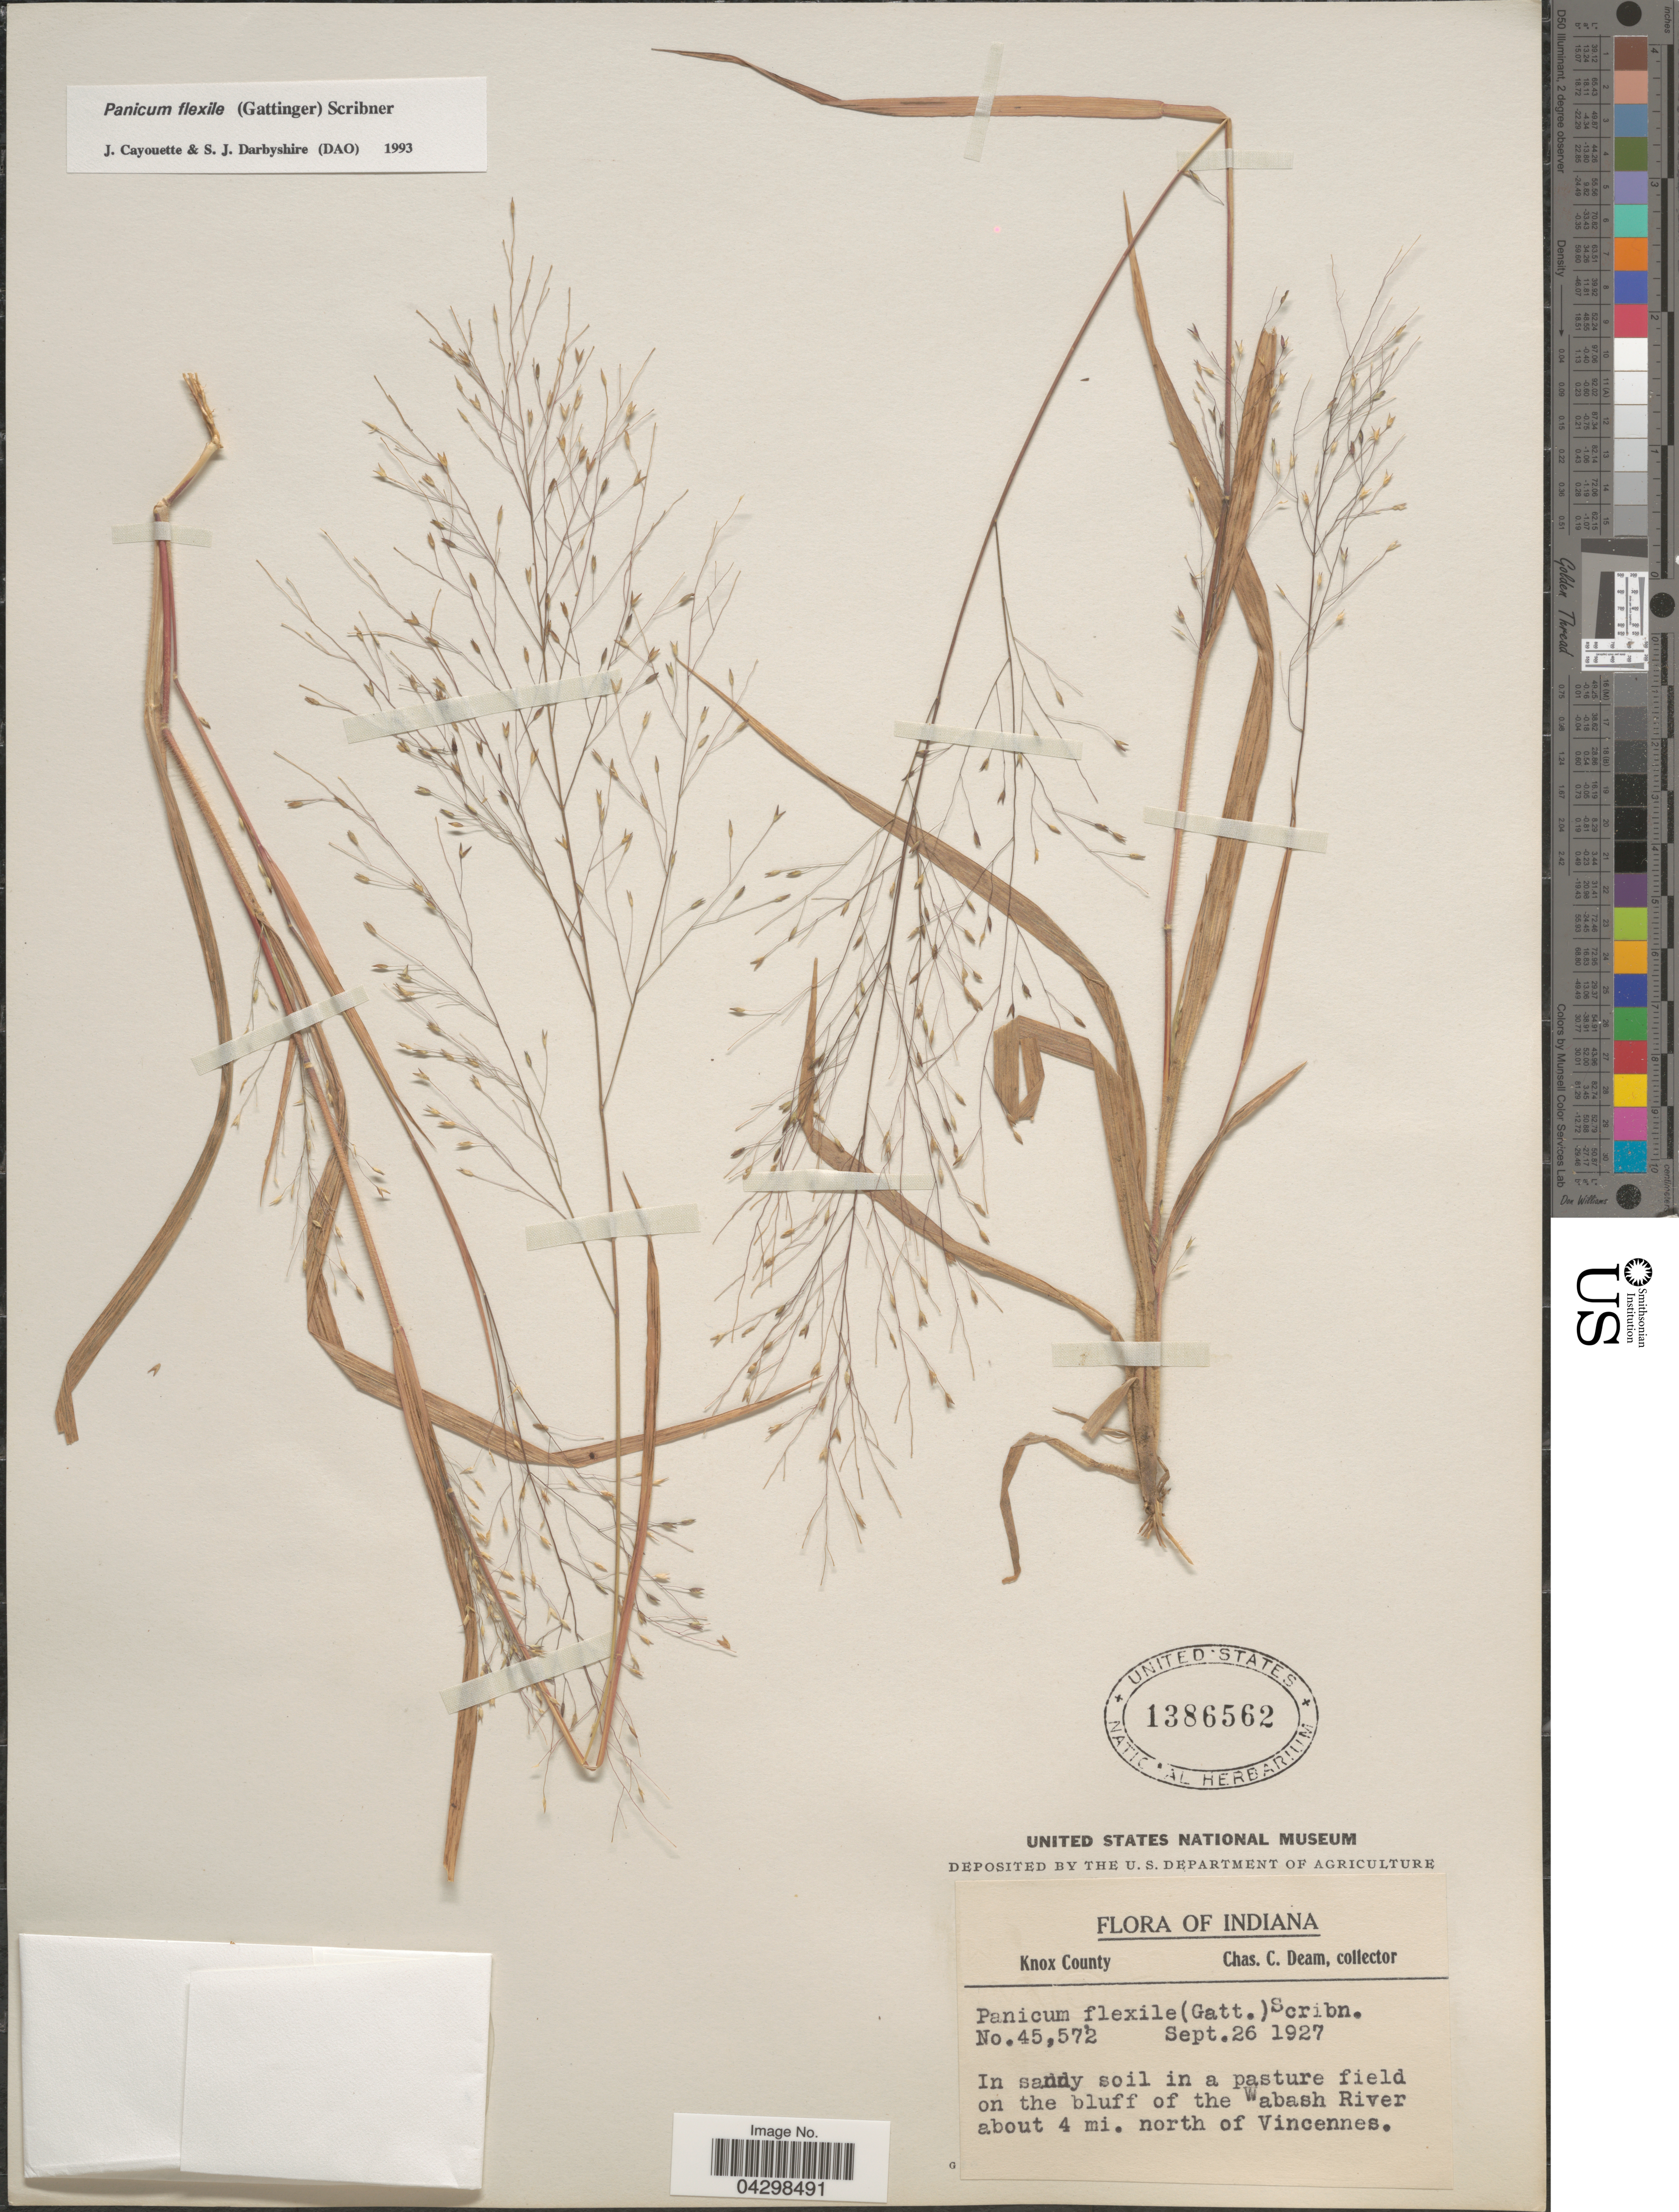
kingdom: Plantae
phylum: Tracheophyta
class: Liliopsida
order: Poales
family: Poaceae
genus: Panicum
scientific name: Panicum flexile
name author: (Gatt.) Scribn.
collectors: C. C. Deam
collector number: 45572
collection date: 1927-09-26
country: United States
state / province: Indiana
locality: Knox County. In sandy soil in a pasture field on the bluff of the Wabash River about 4 mi. north of Vincennes.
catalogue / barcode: US 1386562